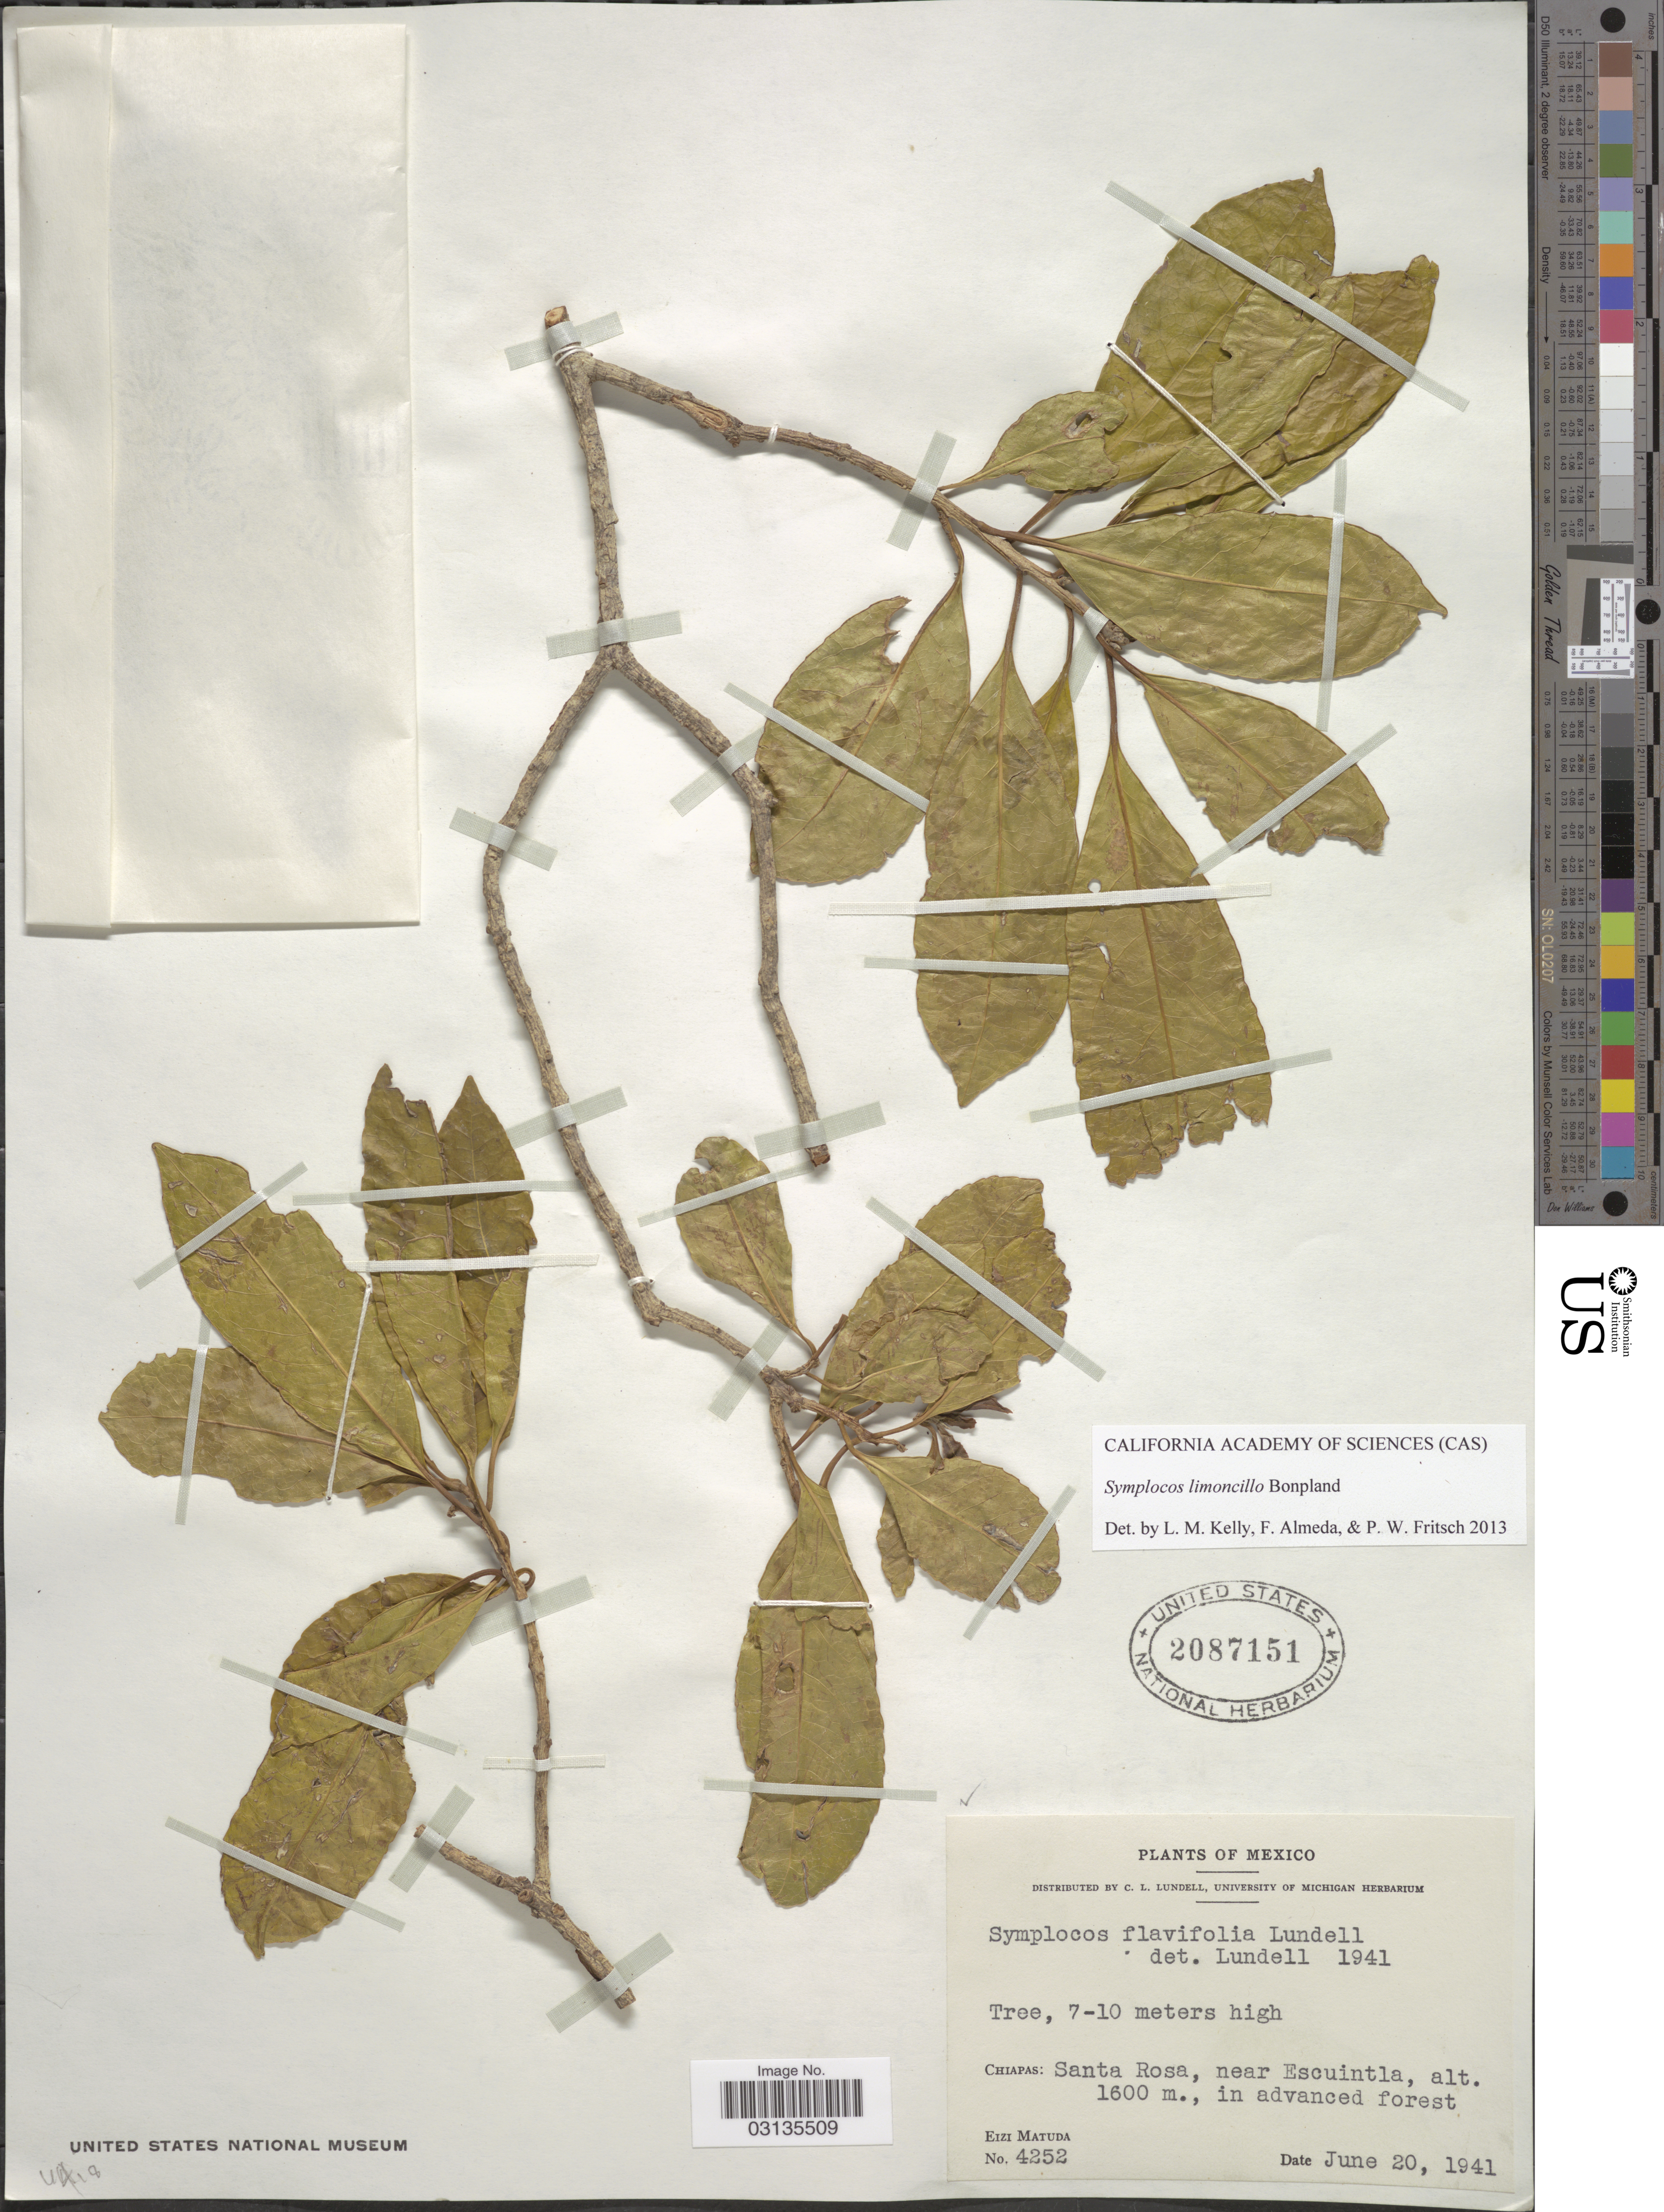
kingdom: Plantae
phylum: Tracheophyta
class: Magnoliopsida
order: Ericales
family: Symplocaceae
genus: Symplocos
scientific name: Symplocos limoncillo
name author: Bonpl.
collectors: E. Matuda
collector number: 4252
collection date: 1941-06-20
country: Mexico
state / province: Chiapas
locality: Santa Rosa, near Escuintla.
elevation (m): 1600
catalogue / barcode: US 2087151